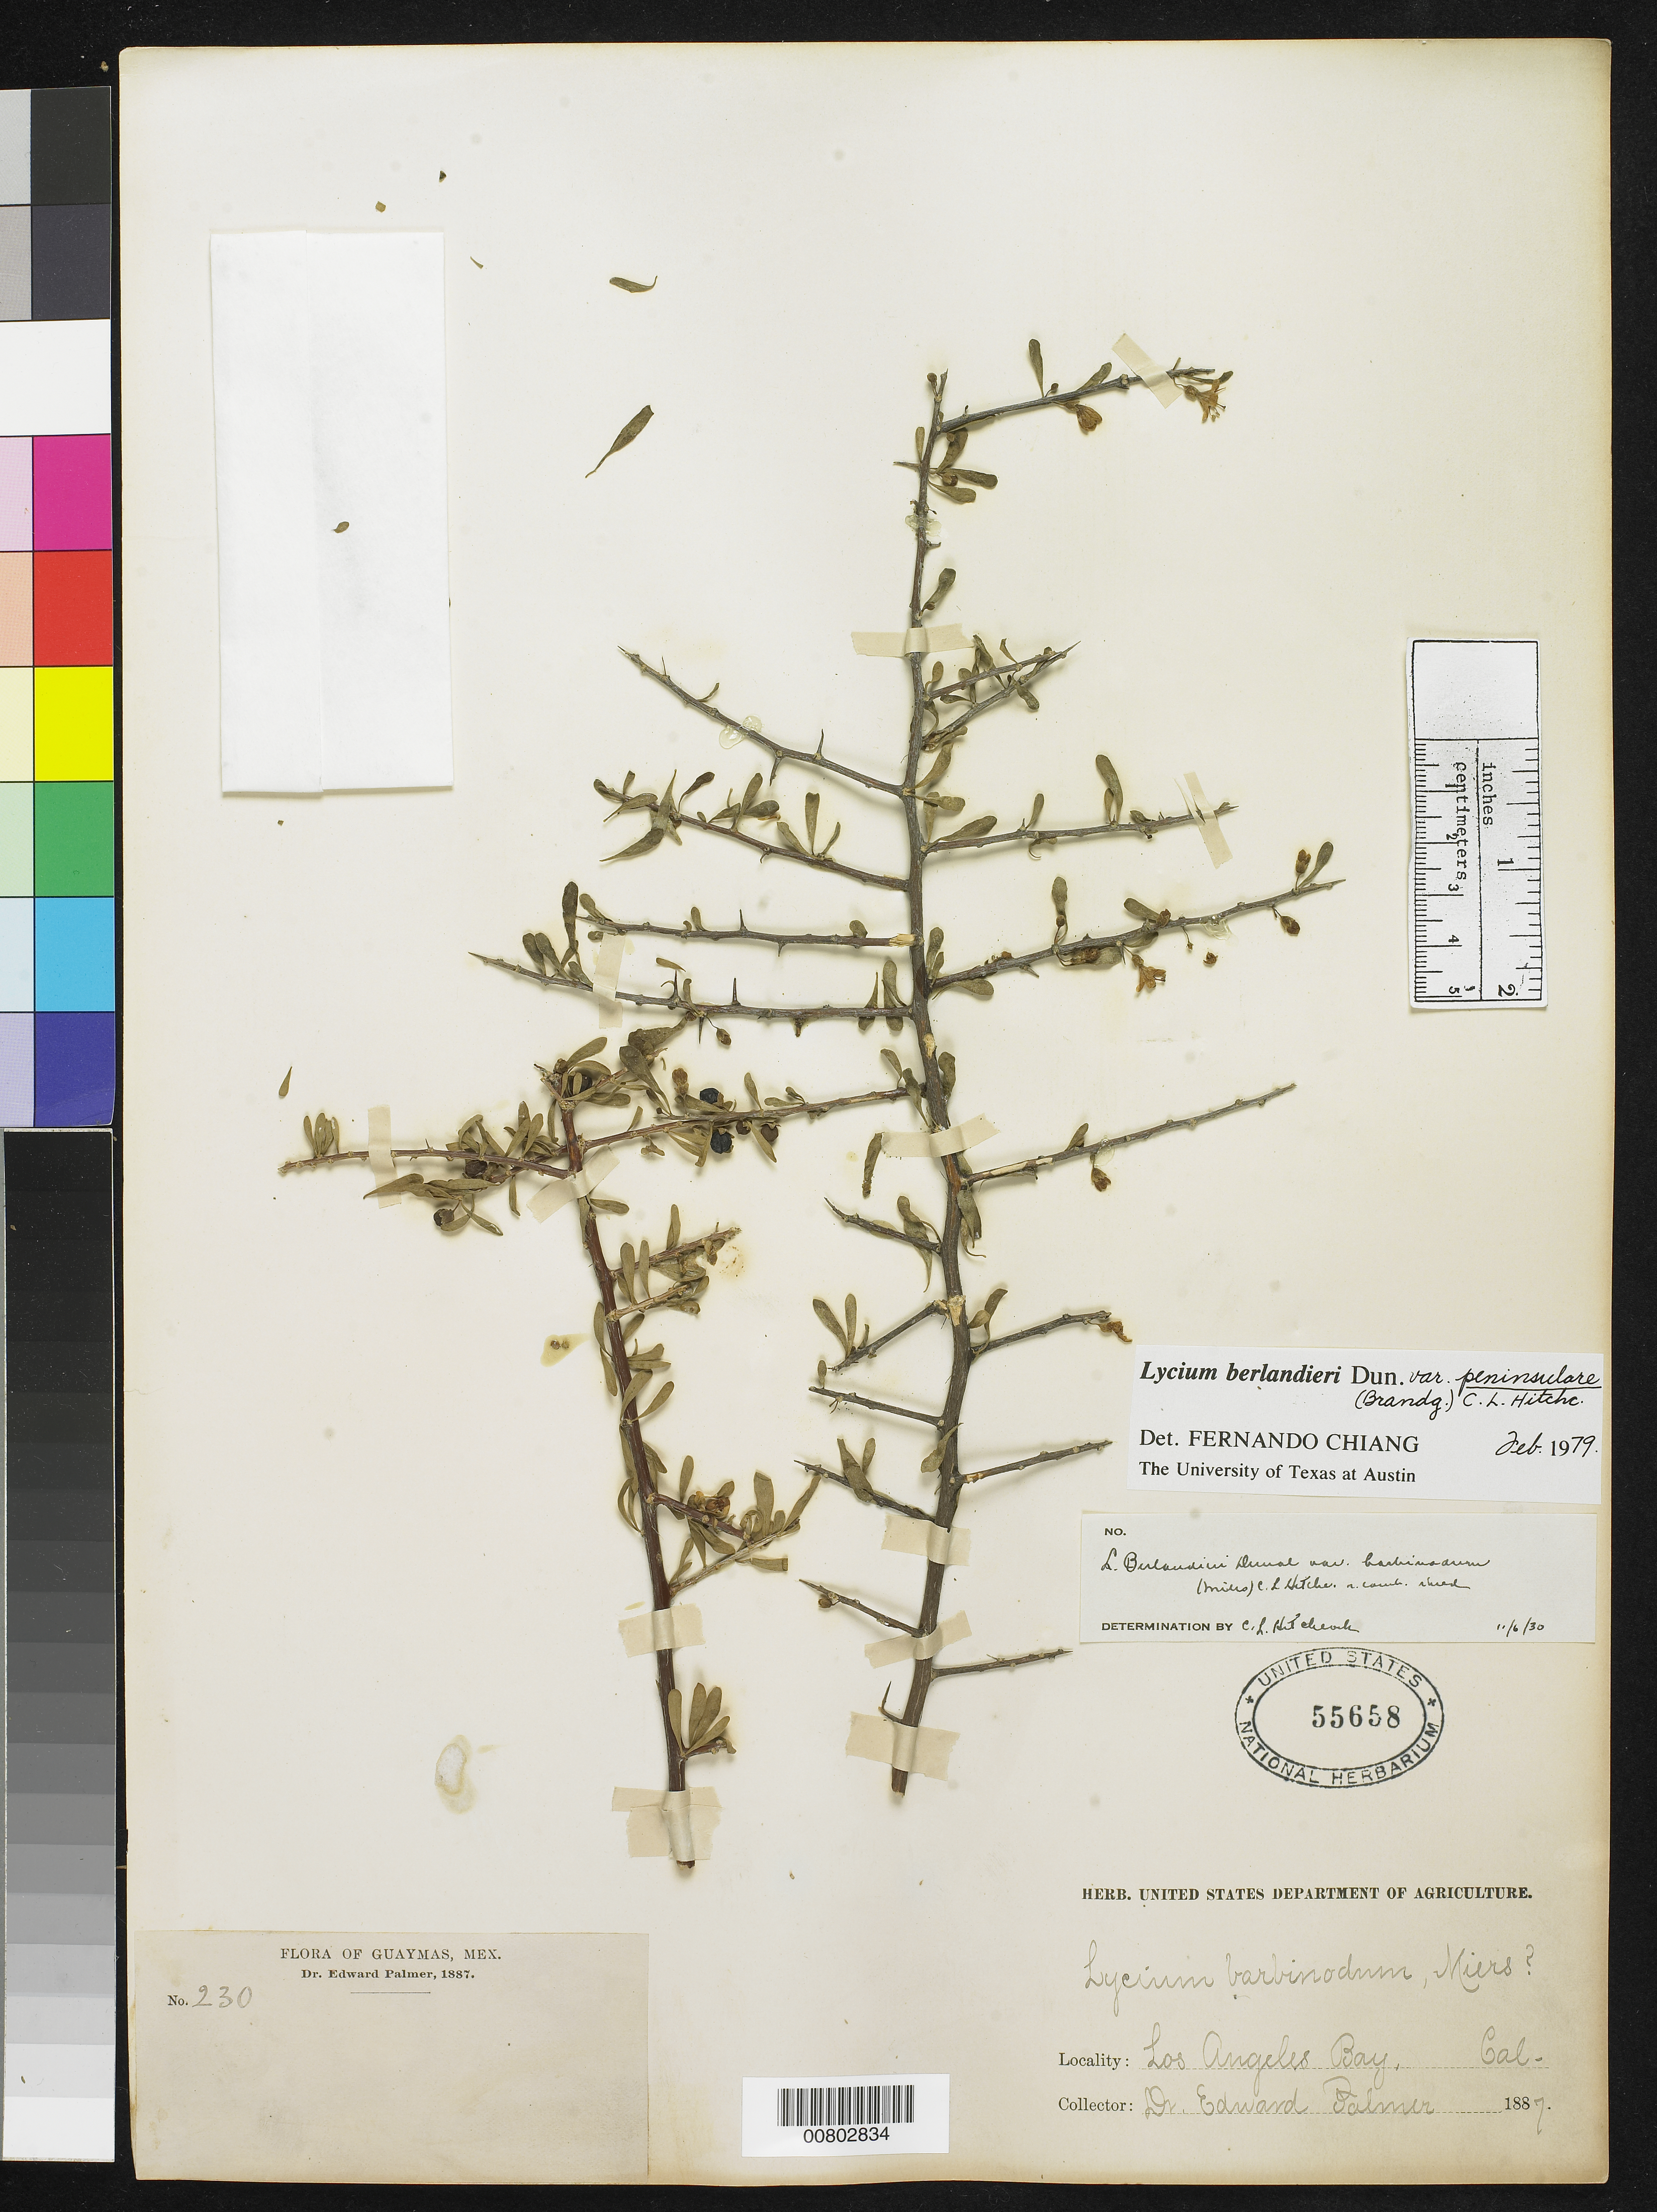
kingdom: Plantae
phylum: Tracheophyta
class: Magnoliopsida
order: Solanales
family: Solanaceae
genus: Lycium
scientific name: Lycium berlandieri var. peninsulare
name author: C.L. Hitchc.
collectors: E. Palmer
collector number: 230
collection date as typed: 1887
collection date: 1887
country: Mexico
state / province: Sonora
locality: Guaymas, Sonora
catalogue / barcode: US 55658